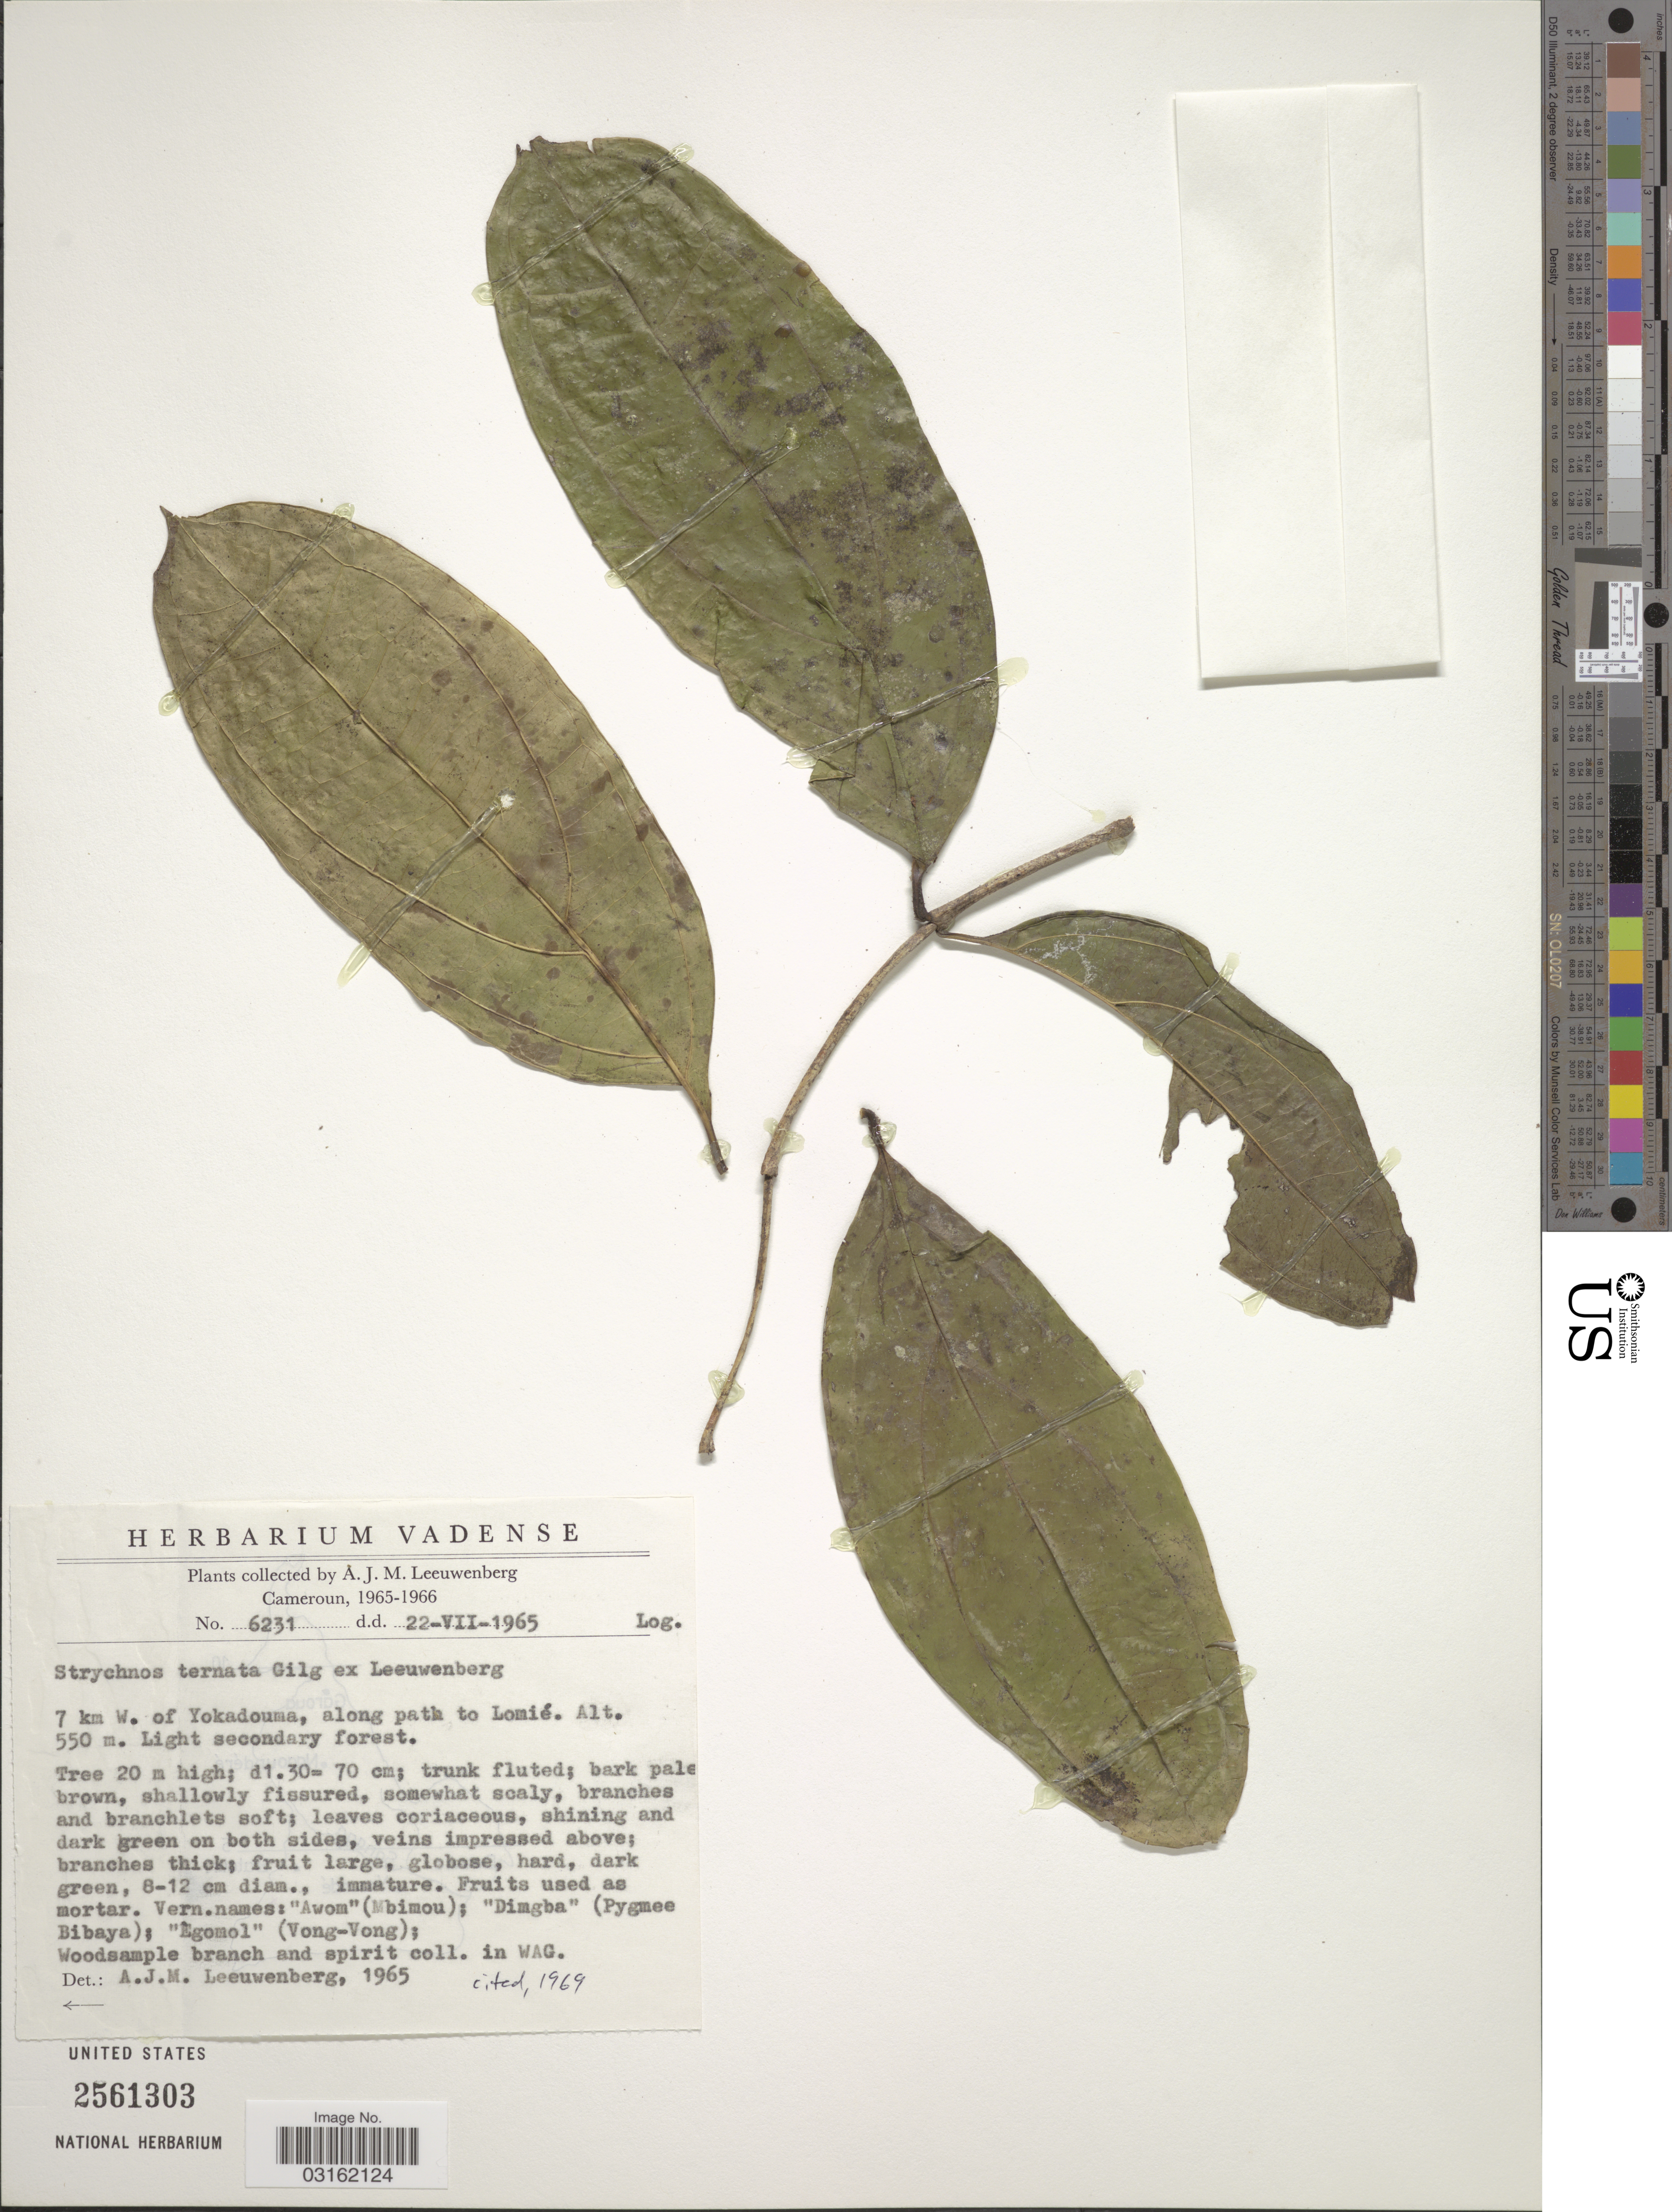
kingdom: Plantae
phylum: Tracheophyta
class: Magnoliopsida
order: Gentianales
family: Loganiaceae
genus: Strychnos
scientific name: Strychnos ternata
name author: Gilg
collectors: A. J. M. Leeuwenberg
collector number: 6231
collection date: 1965-07-22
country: Cameroon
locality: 7 km. W. of Yokadouma, along path to Lomié.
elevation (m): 550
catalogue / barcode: US 2561303